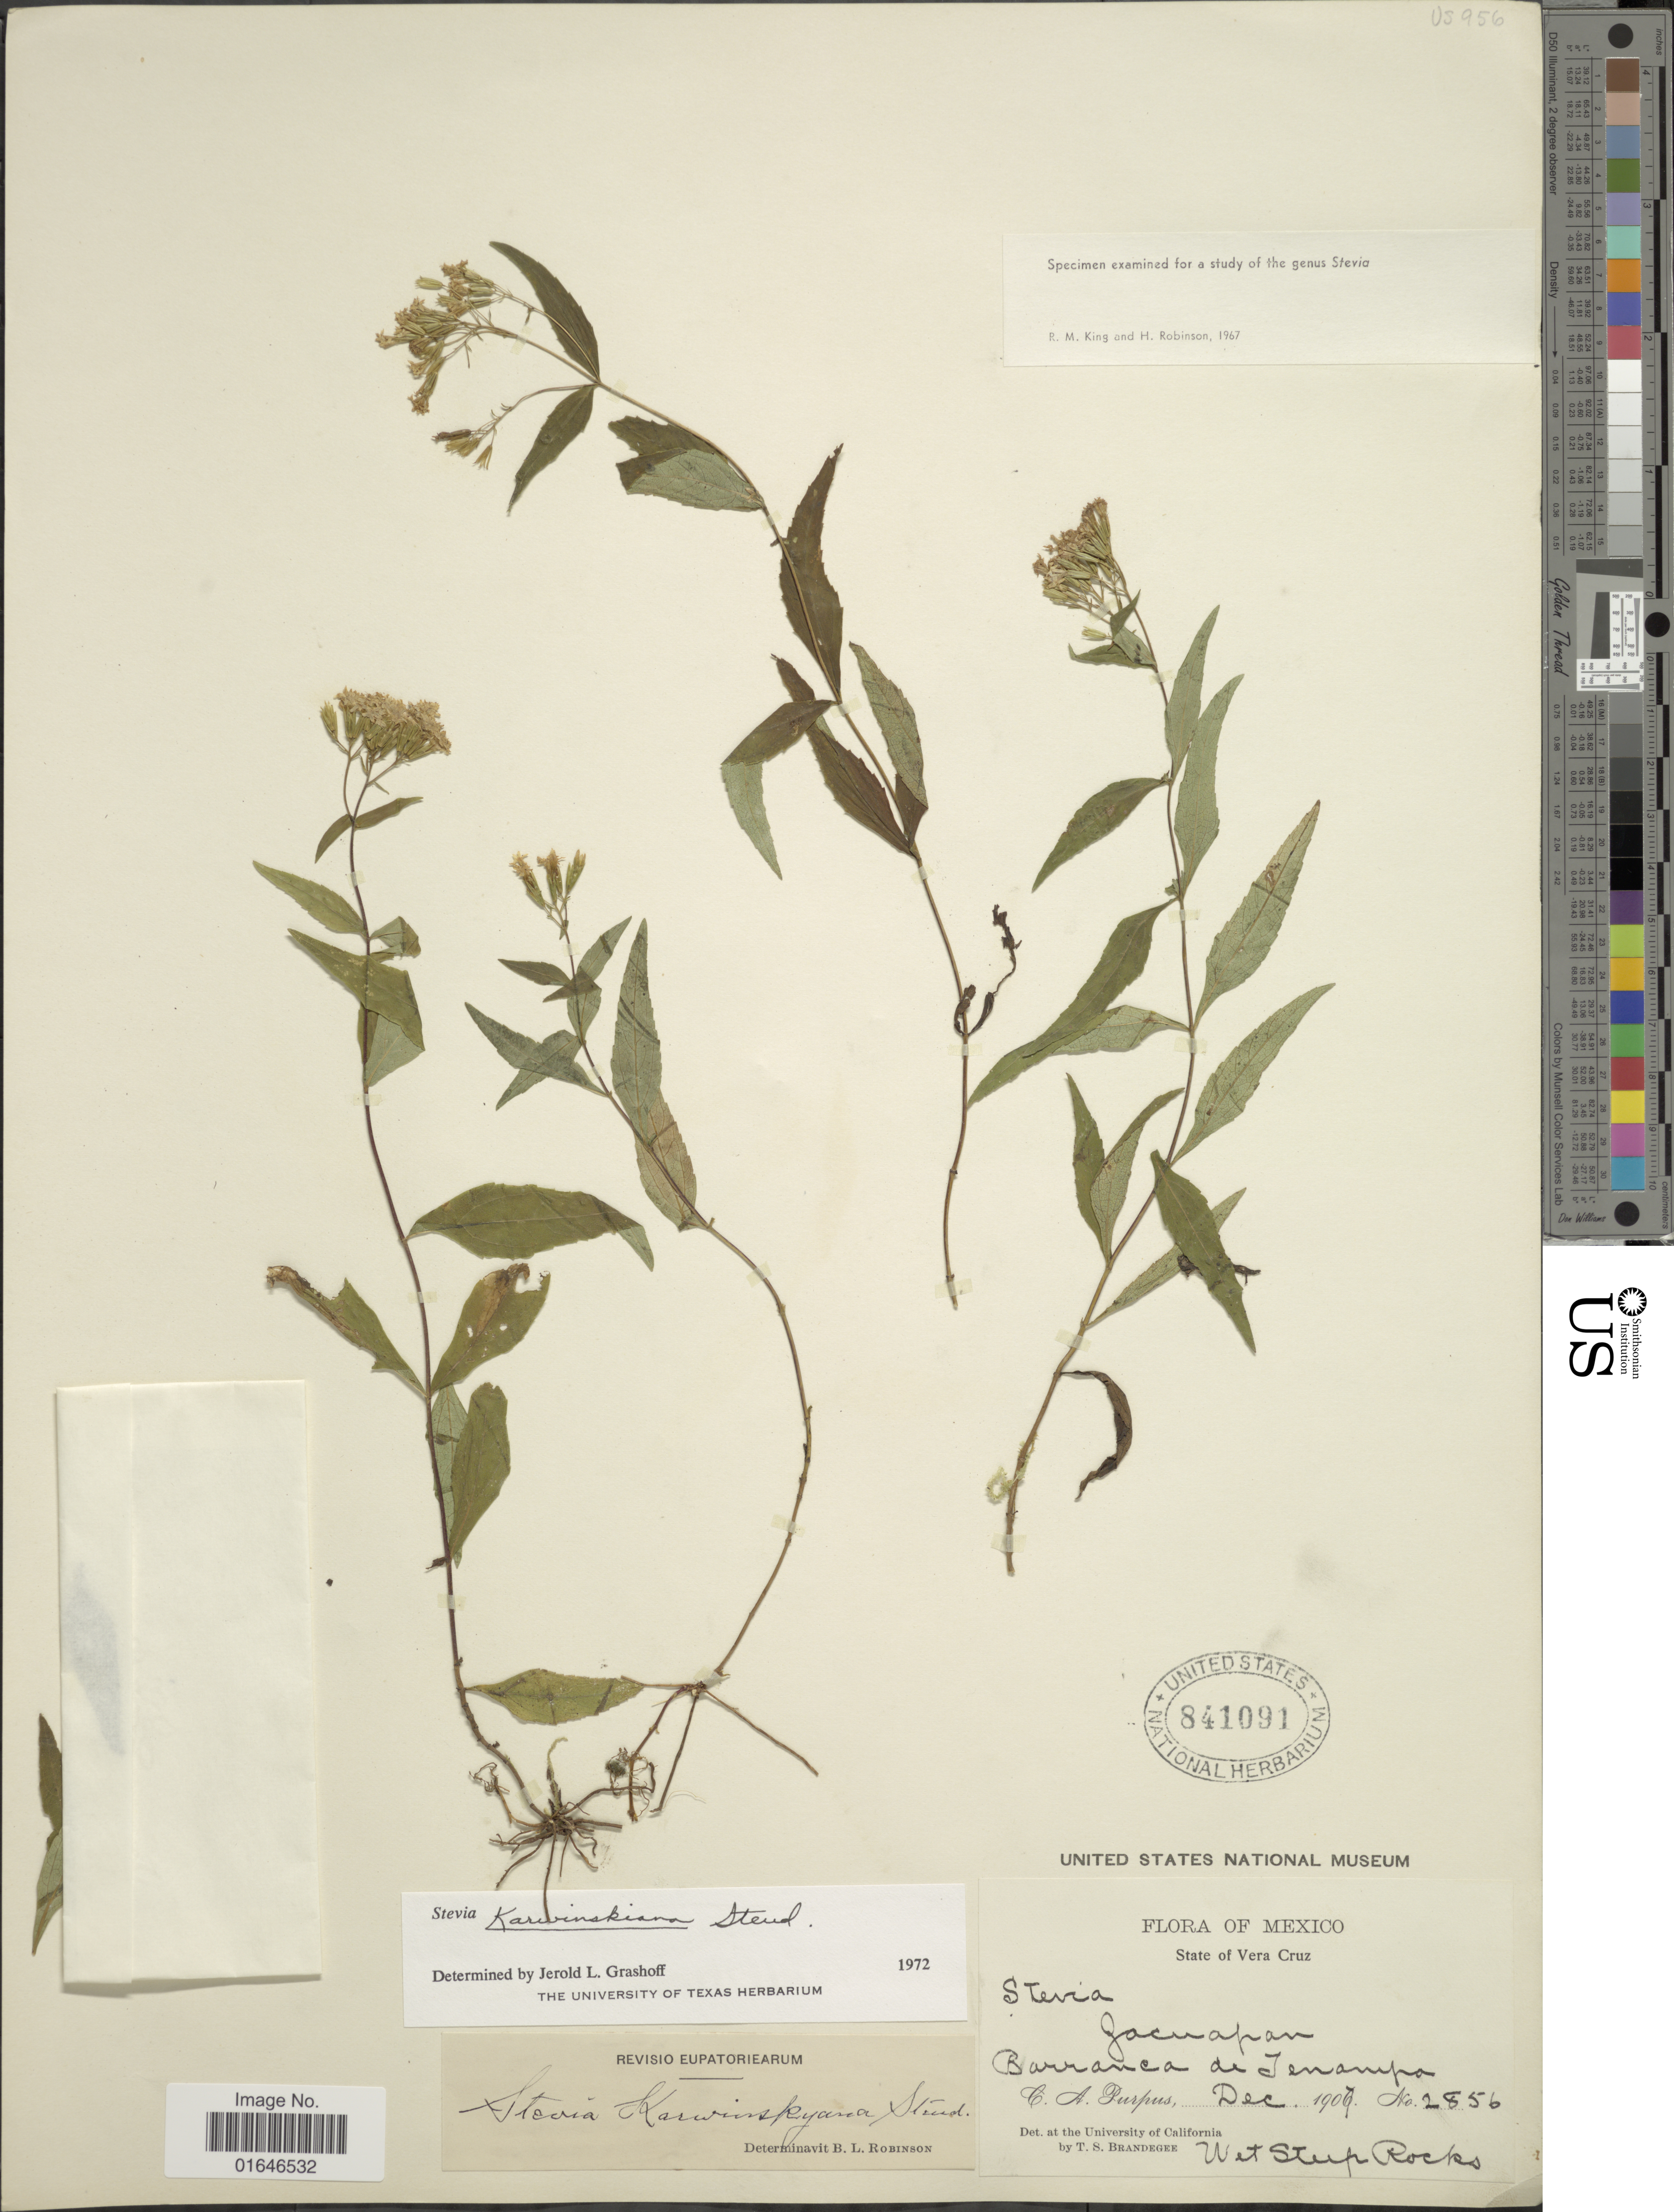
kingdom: Plantae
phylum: Tracheophyta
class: Magnoliopsida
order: Asterales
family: Asteraceae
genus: Stevia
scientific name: Stevia karwinskyana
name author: Steud.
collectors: C. A. Purpus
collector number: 2856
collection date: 1907-12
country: Mexico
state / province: Veracruz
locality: State of Vera Cruz, Jacuapan, Barranca de Jenamipa.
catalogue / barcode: US 841091